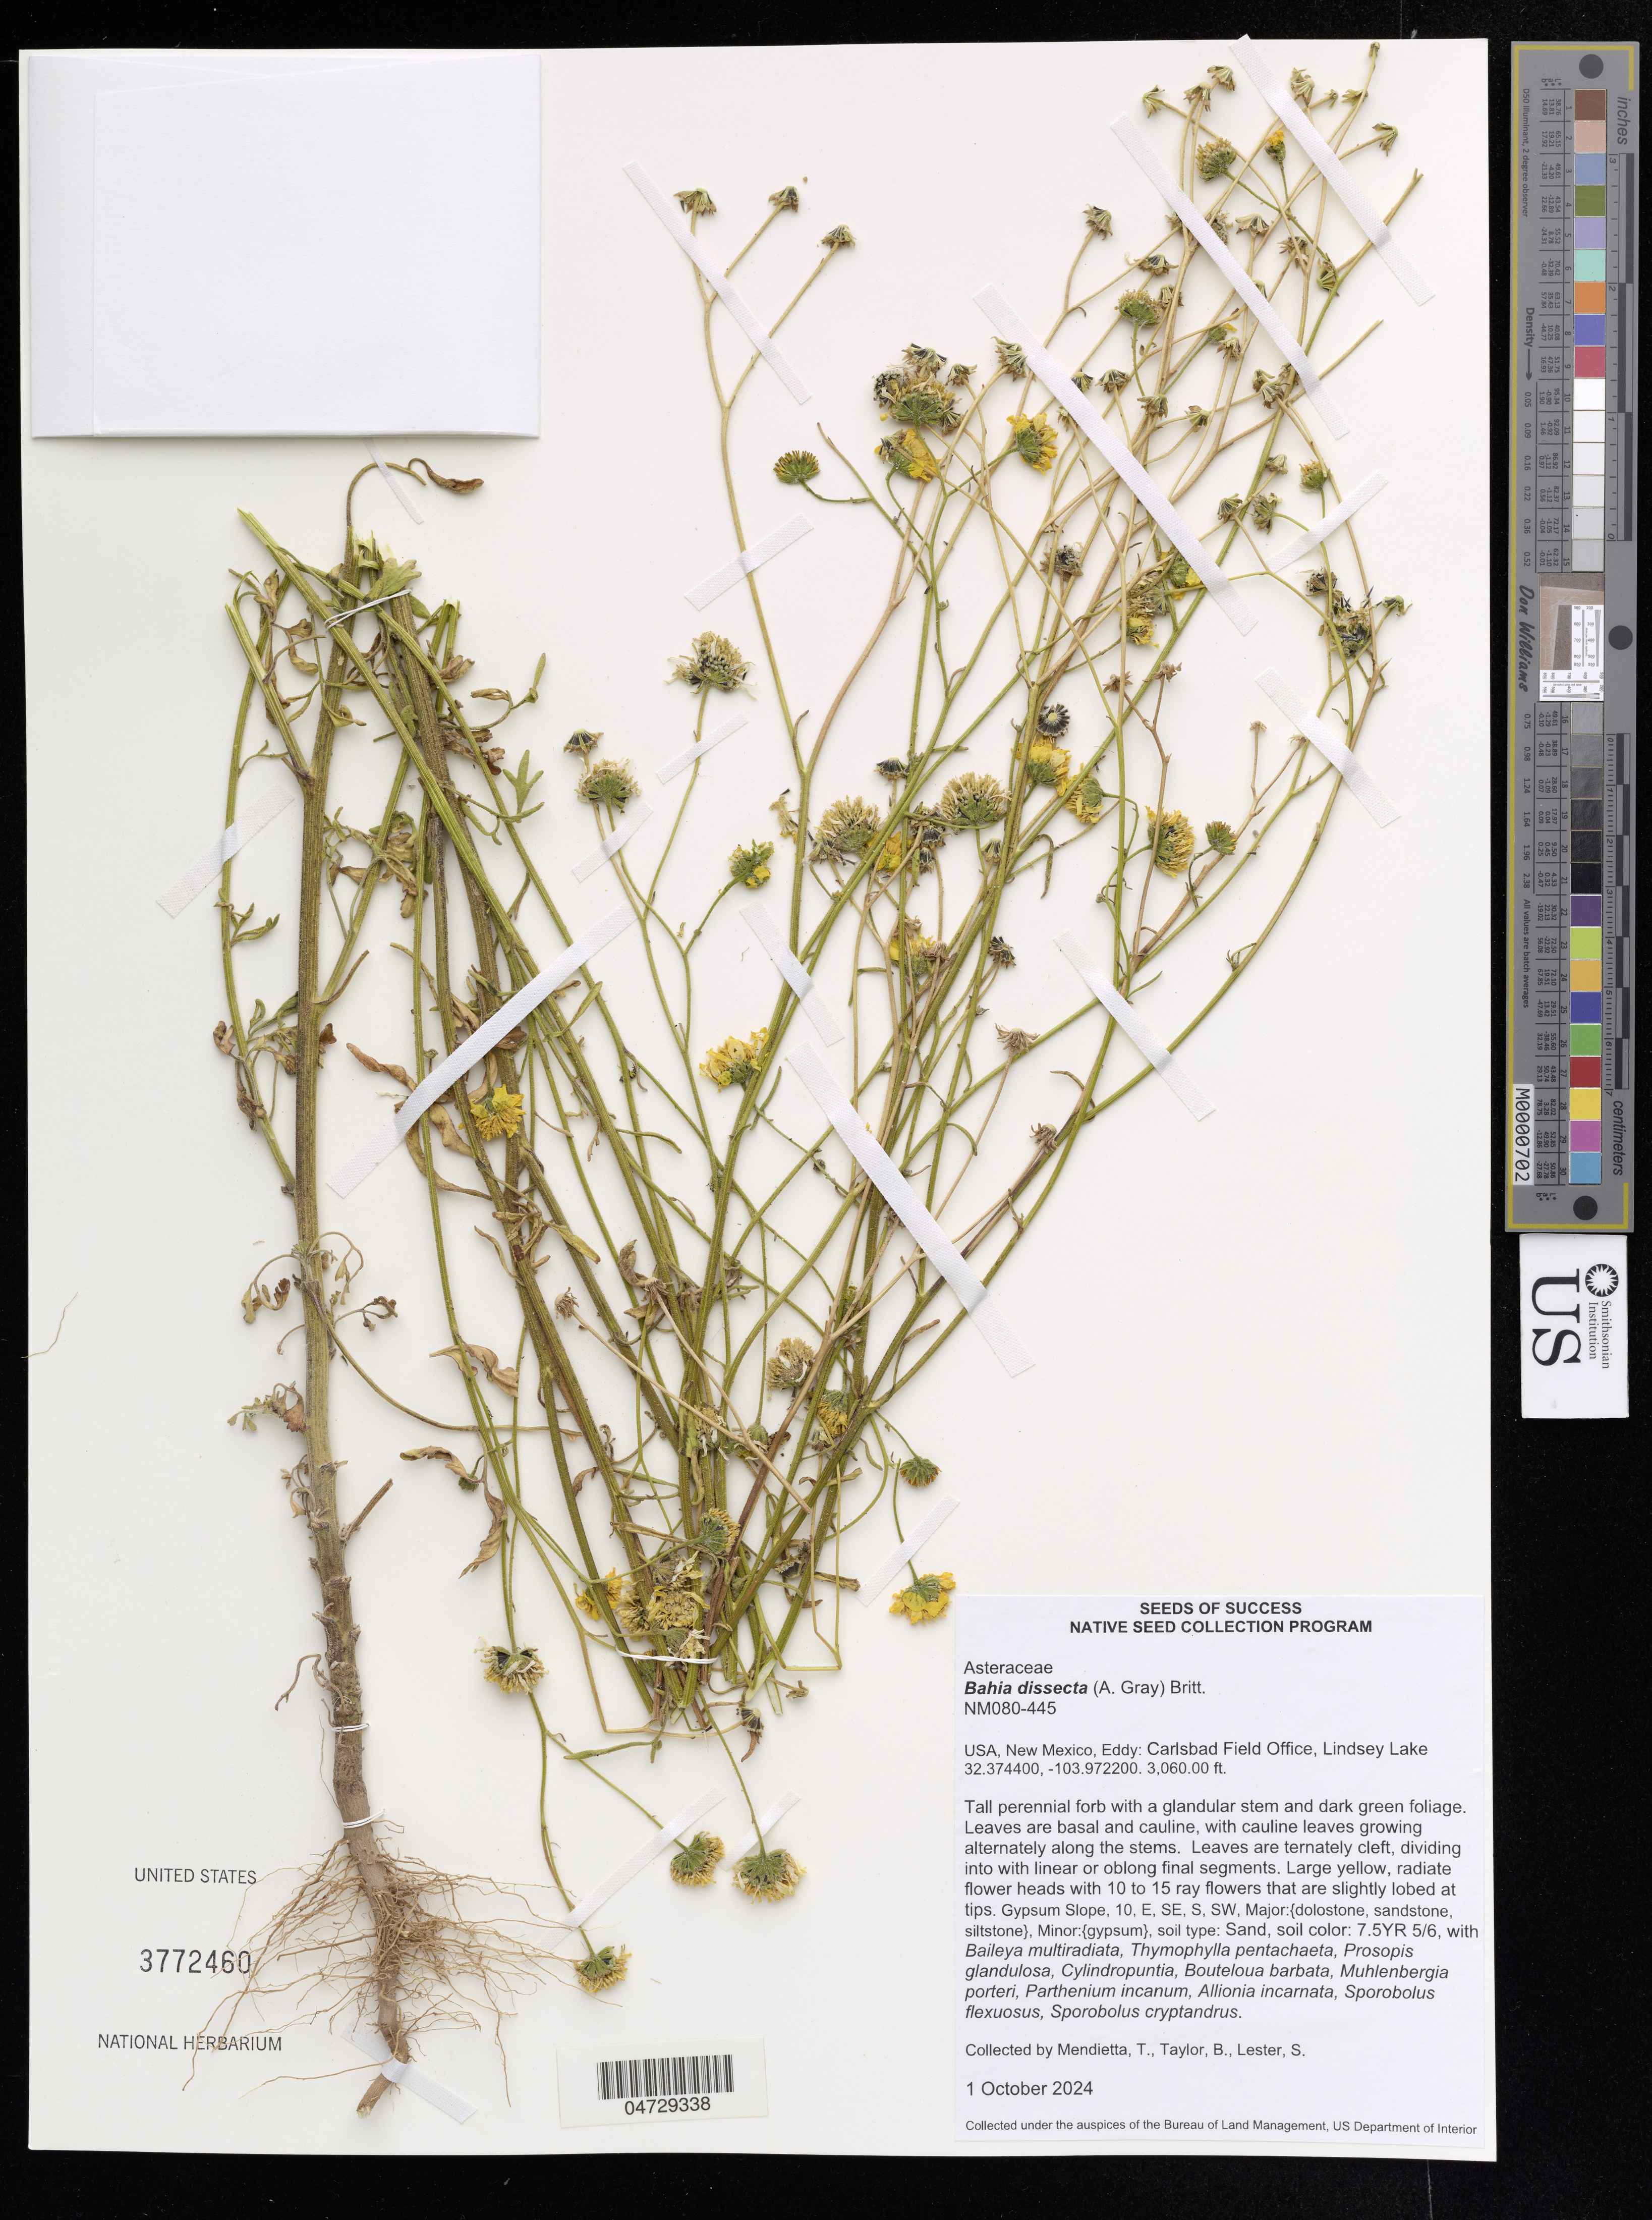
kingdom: Plantae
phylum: Tracheophyta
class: Magnoliopsida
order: Asterales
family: Asteraceae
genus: Bahia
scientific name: Bahia dissecta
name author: (A. Gray) Britton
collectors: T. Mendietta, B. Taylor & S. Lester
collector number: NM080-445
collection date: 2024-10-01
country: United States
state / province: New Mexico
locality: Eddy: Carlsbad Field Office, Lindsey Lake.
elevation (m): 933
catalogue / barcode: US 3772460